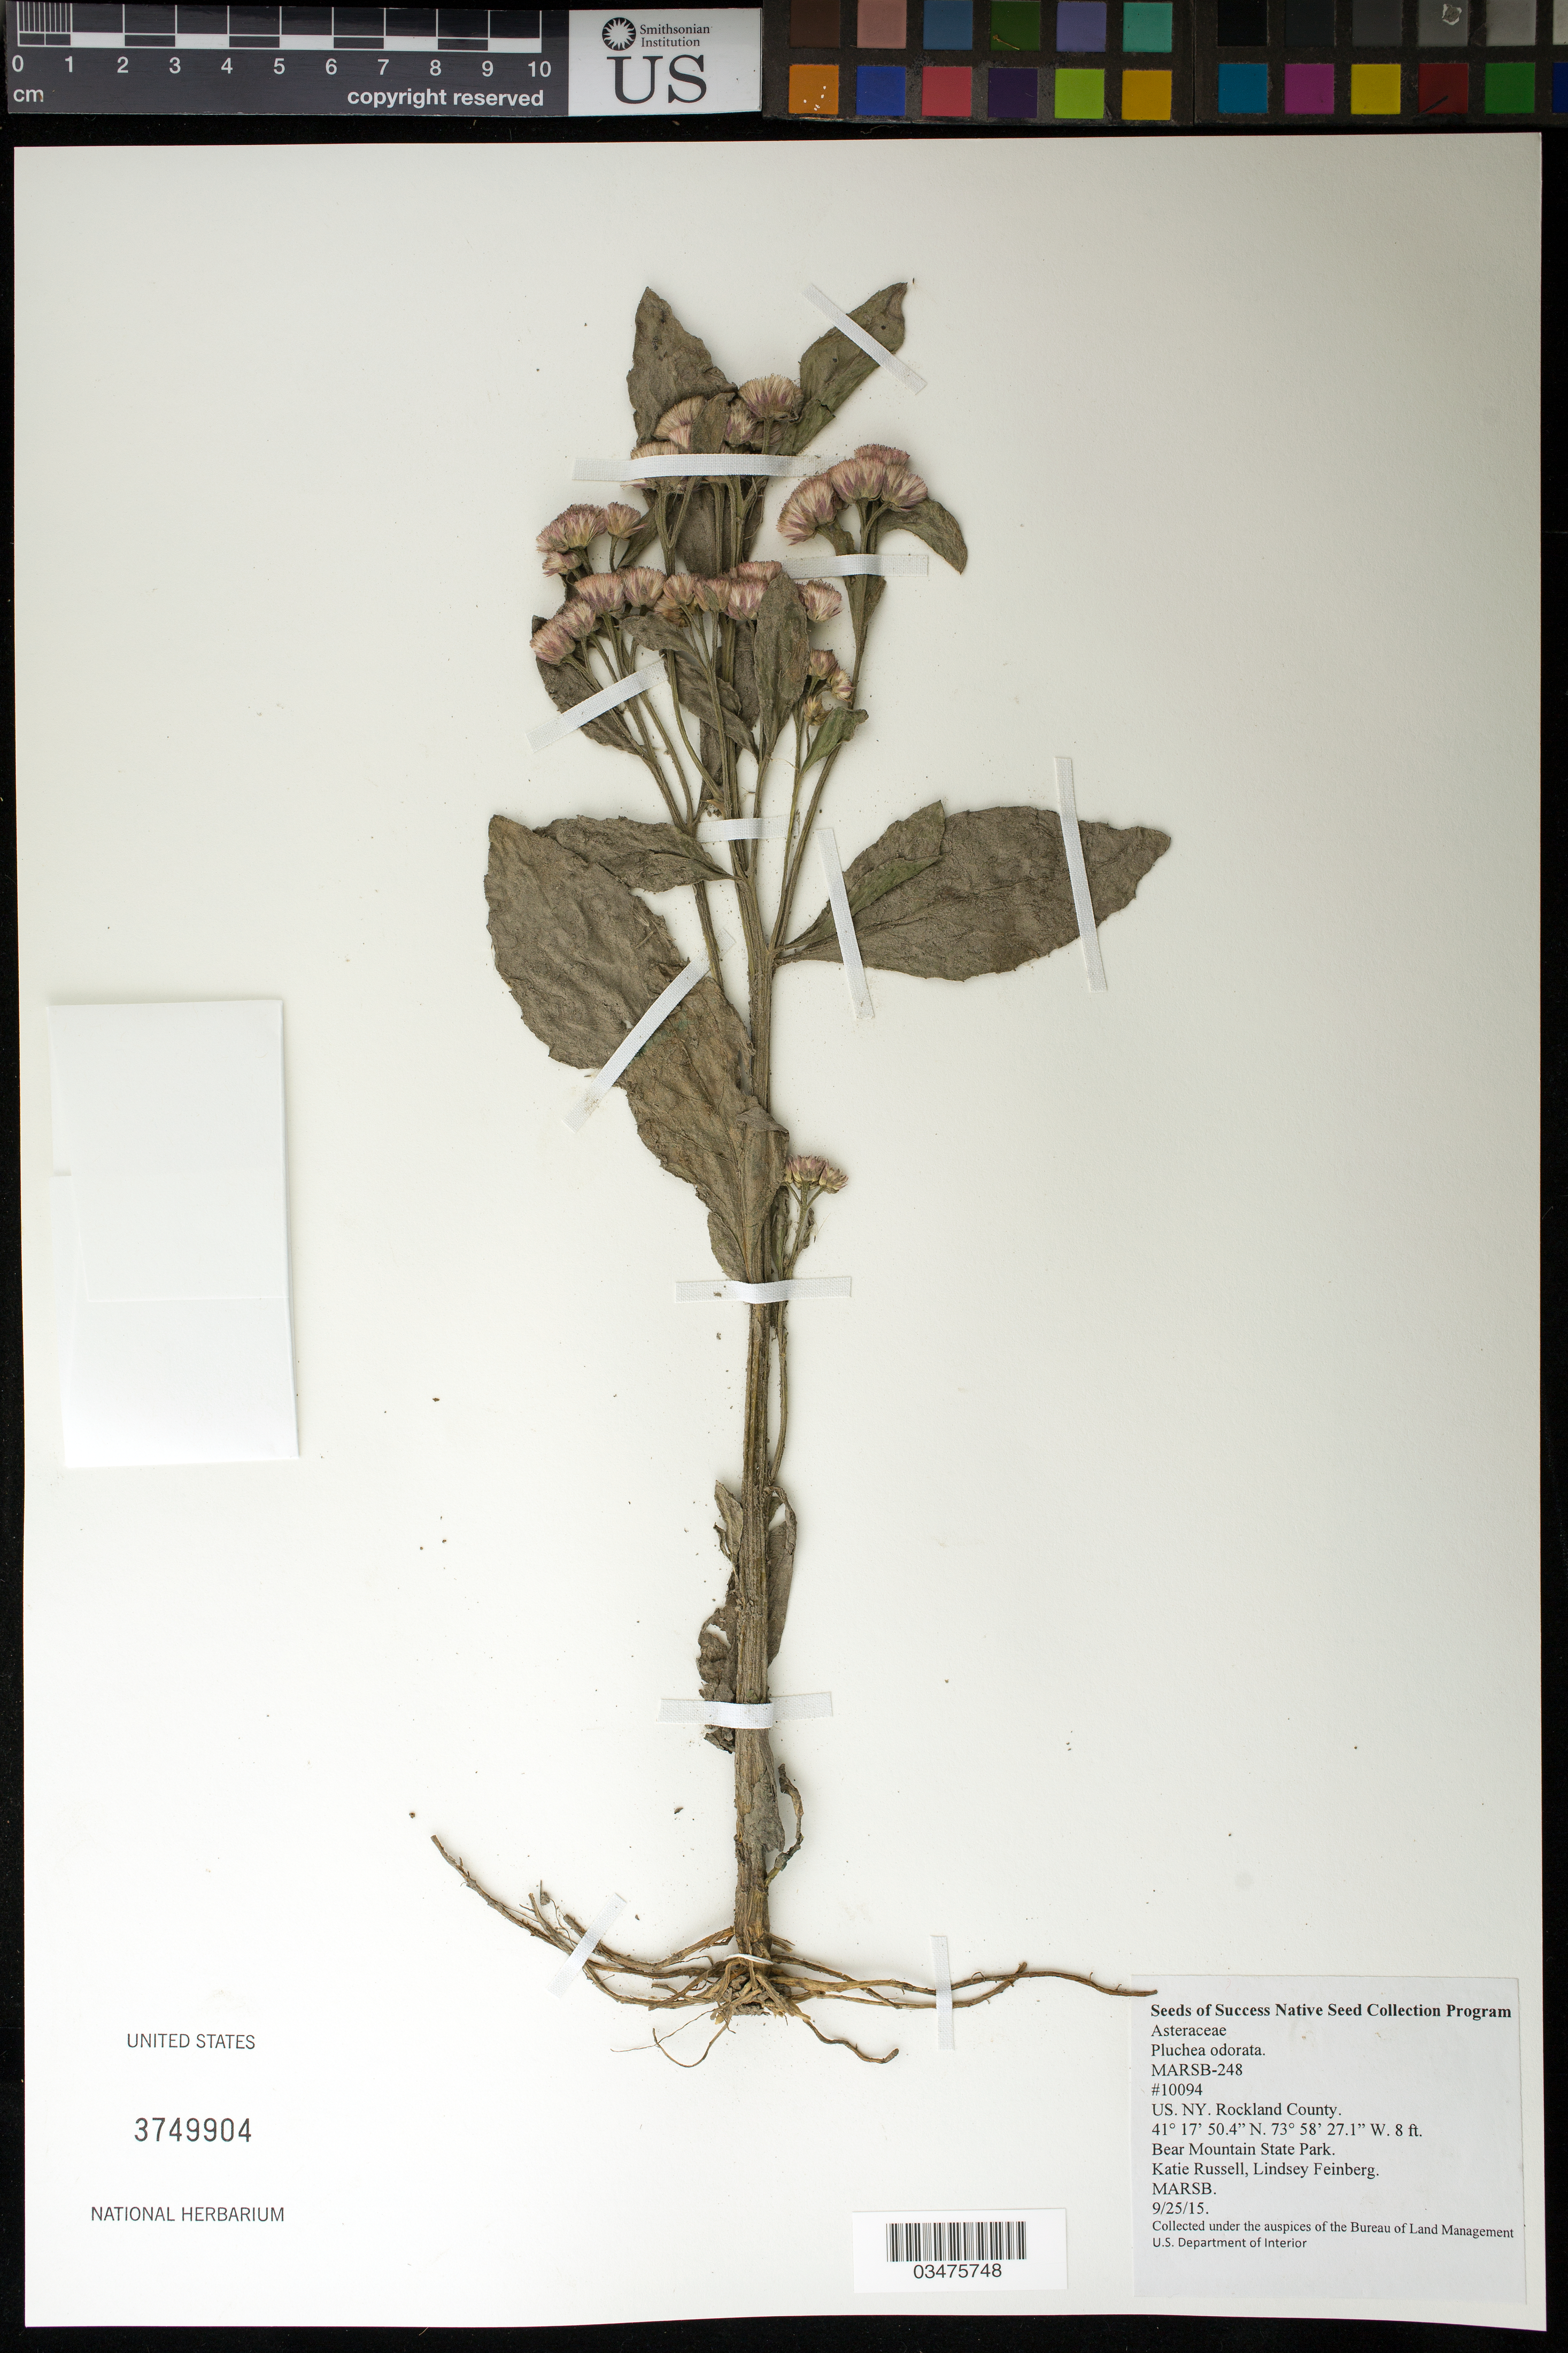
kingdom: Plantae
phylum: Tracheophyta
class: Magnoliopsida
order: Asterales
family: Asteraceae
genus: Pluchea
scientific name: Pluchea odorata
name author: (L.) Cass.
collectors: K. Russell & L. Feinberg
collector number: MARSB-248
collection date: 2015-09-25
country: United States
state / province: New York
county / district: Rockland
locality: Bear Mountain State Park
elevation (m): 2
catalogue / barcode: US 3749904